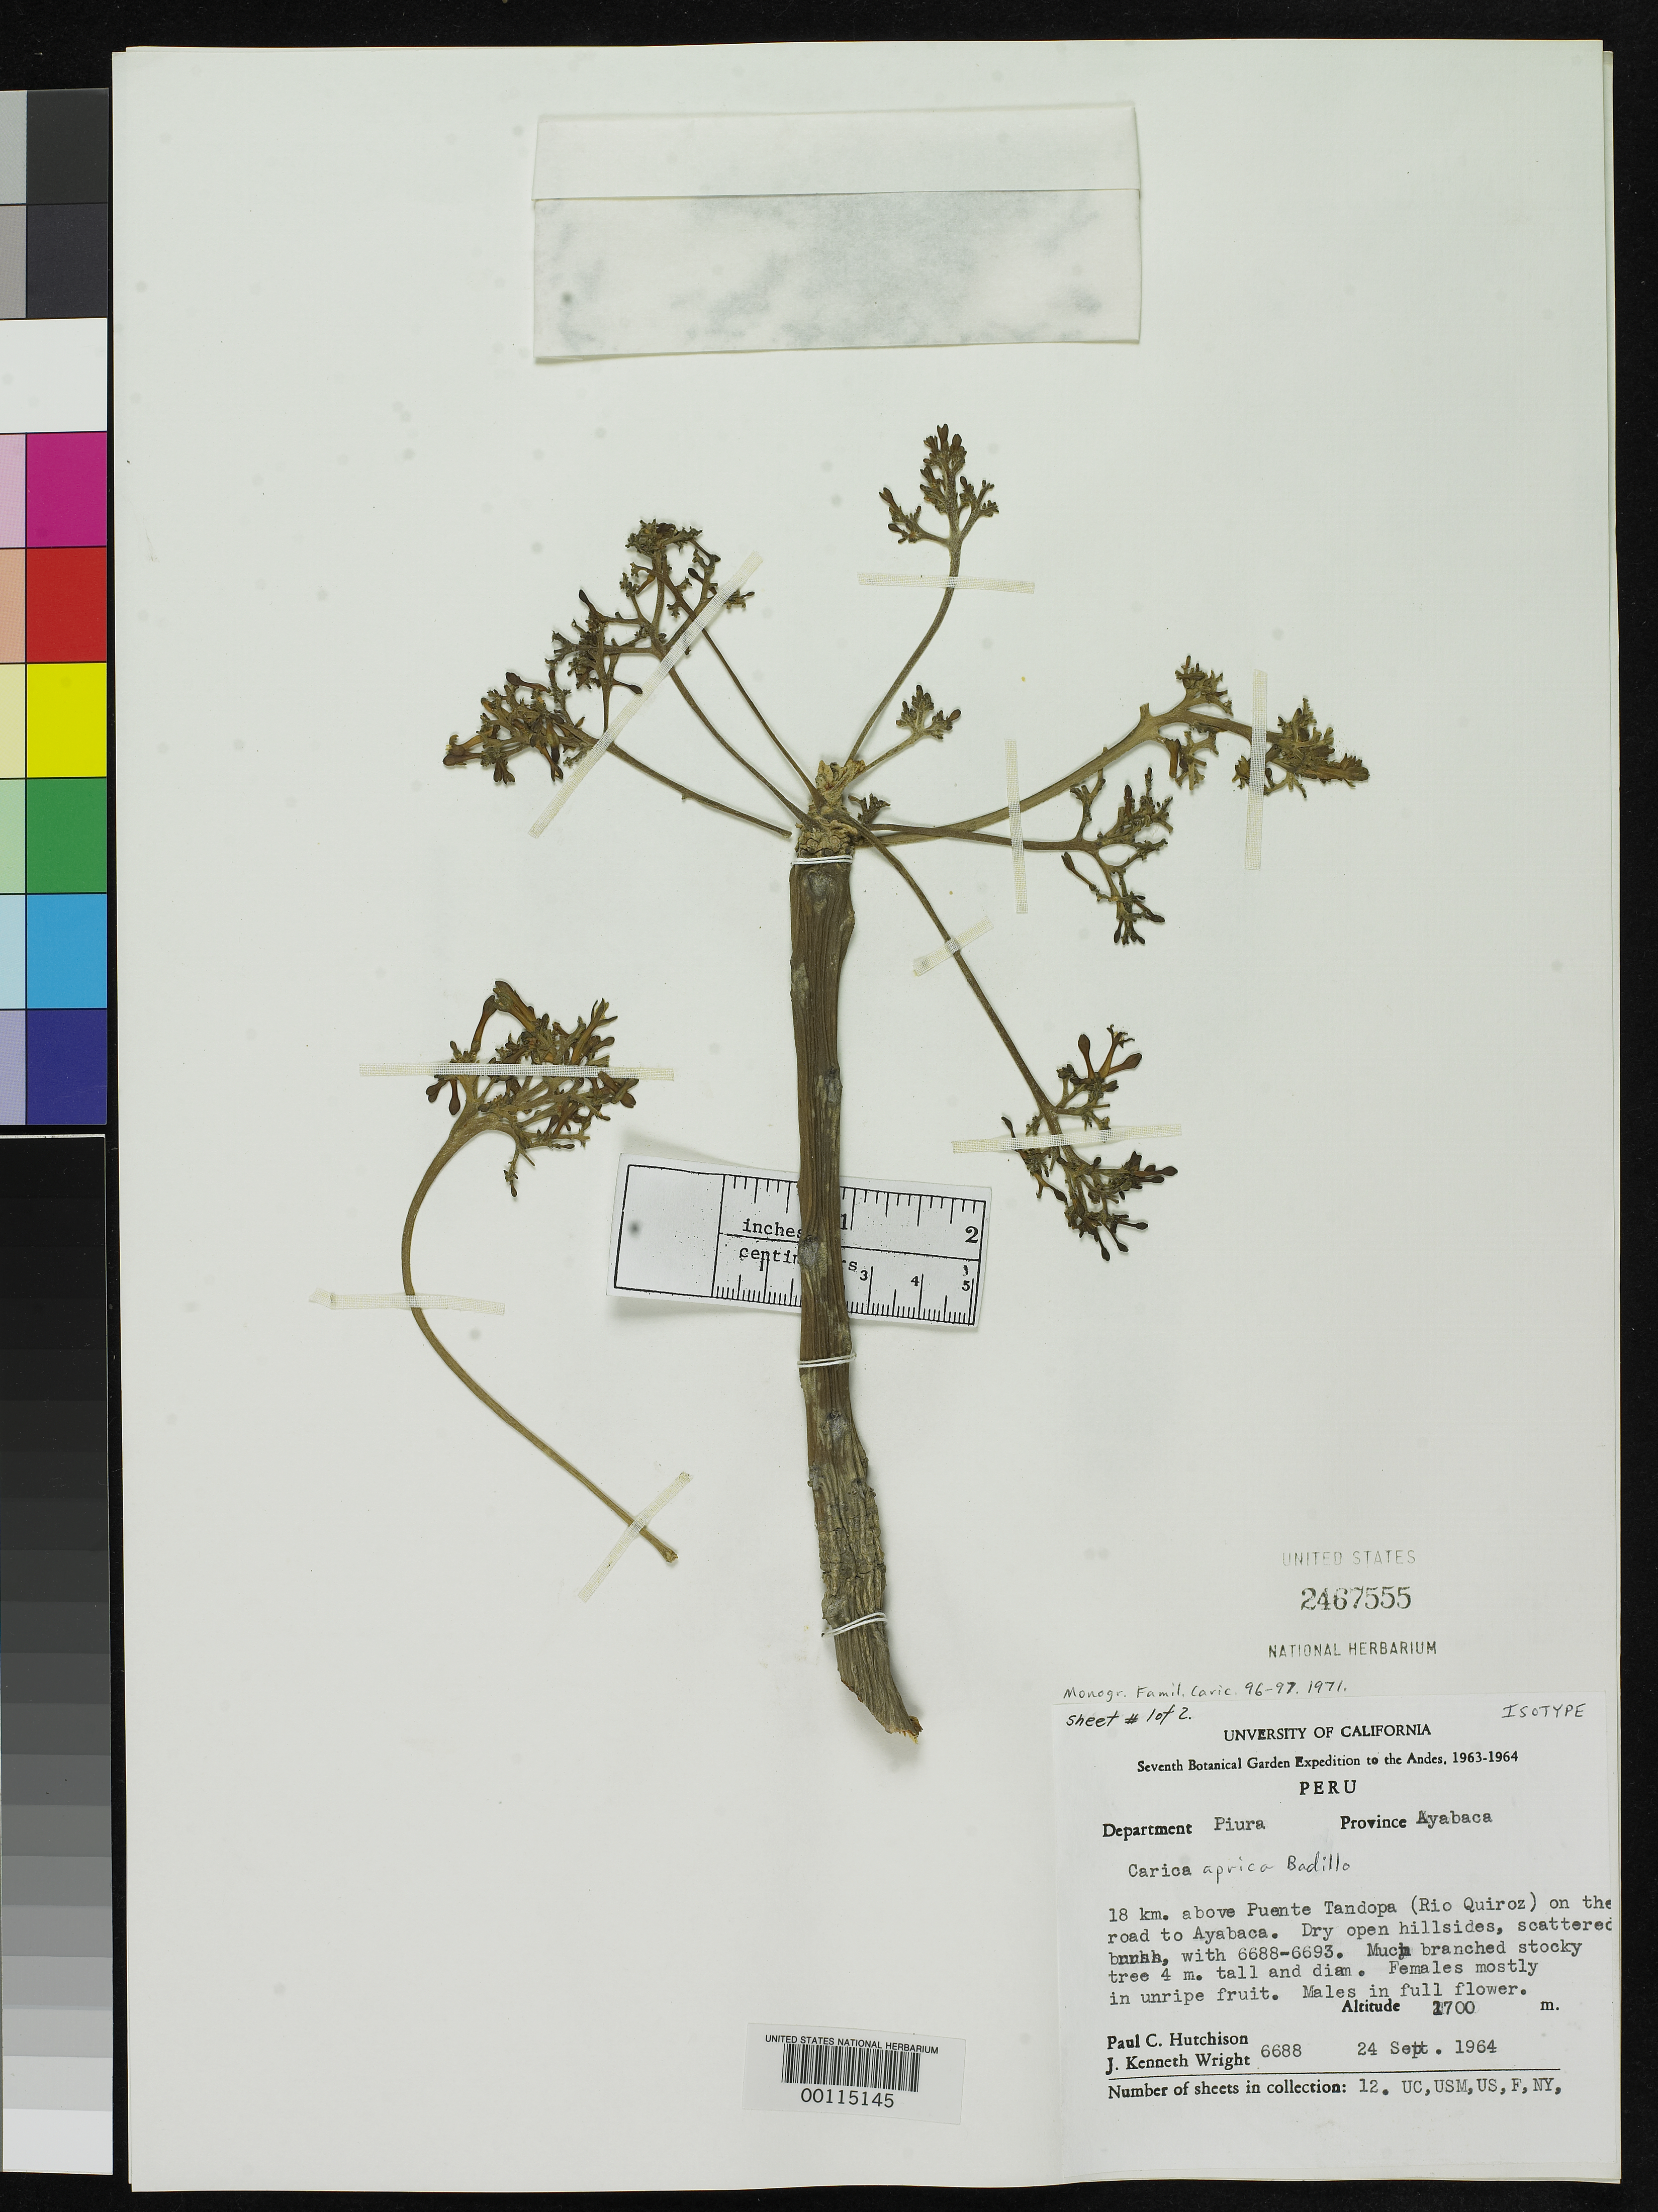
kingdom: Plantae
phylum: Tracheophyta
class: Magnoliopsida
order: Brassicales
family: Caricaceae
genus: Carica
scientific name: Carica aprica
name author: V.M. Badillo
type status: Isotype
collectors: P. C. Hutchison & J. K. Wright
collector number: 6688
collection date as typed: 24 Sep 1964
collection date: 1964-09-24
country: Peru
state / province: Piura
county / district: Ayabaca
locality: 18 km above Puente Tandopa.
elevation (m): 1700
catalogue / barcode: US 2467555